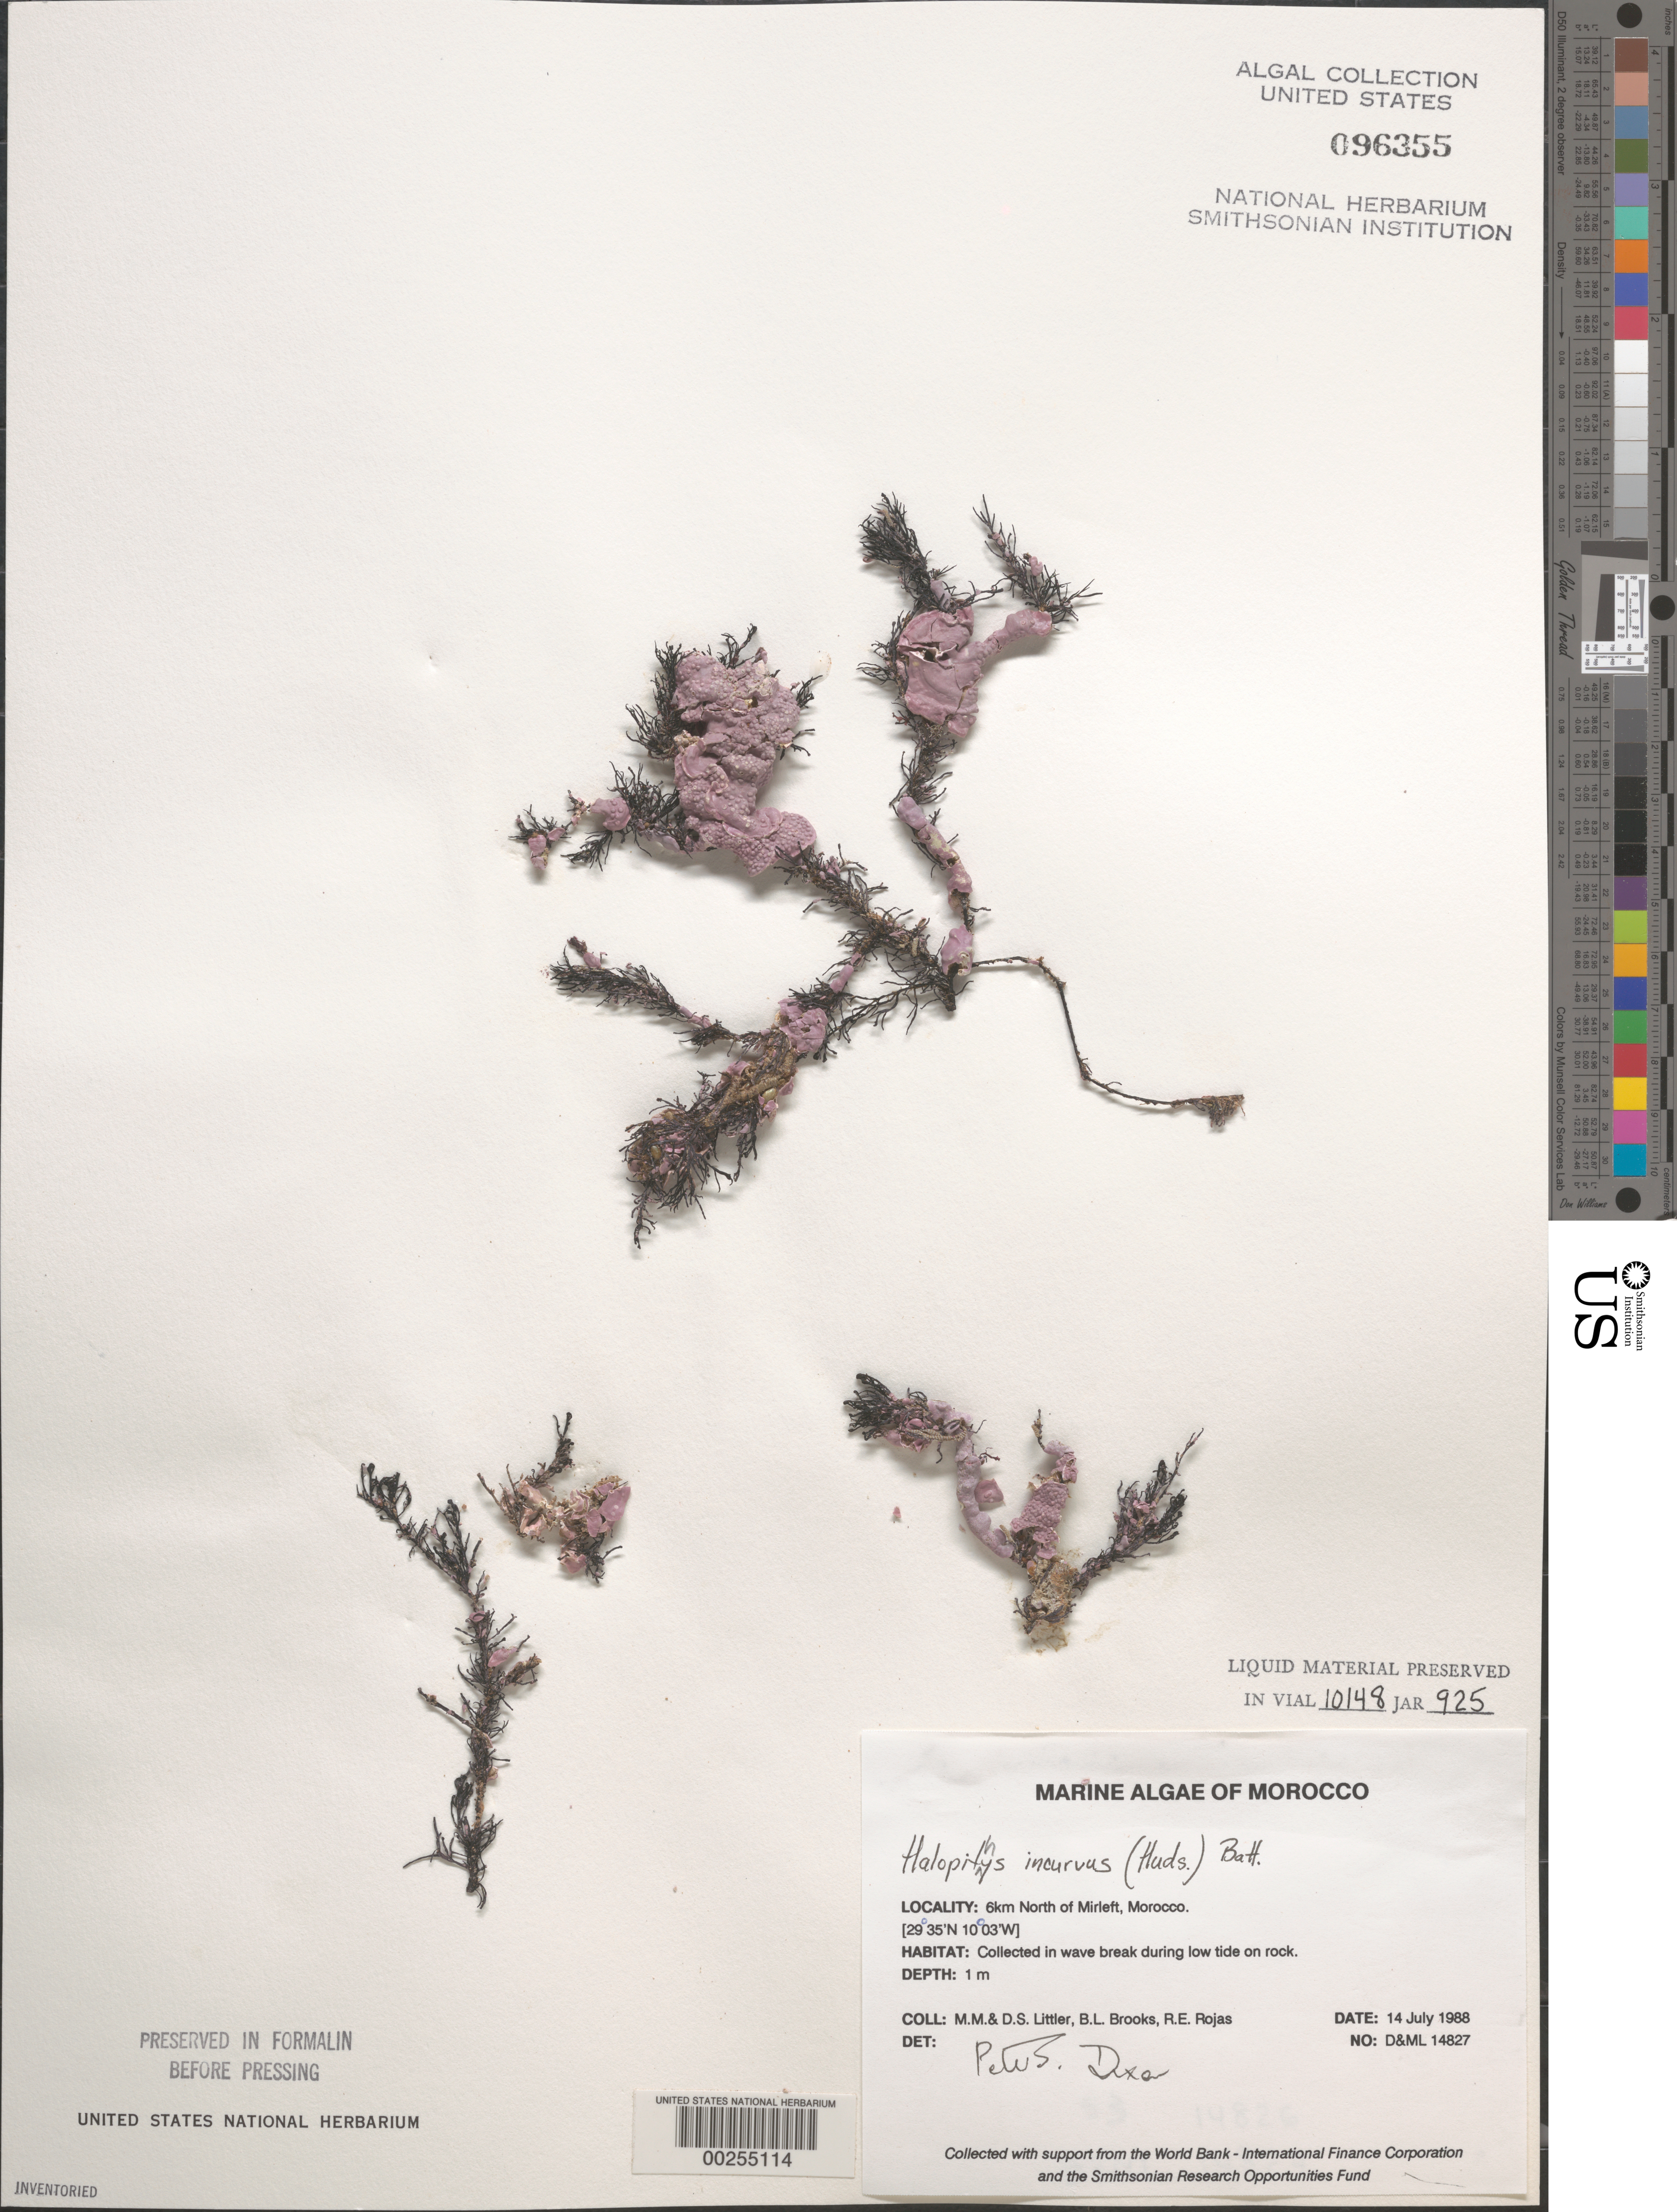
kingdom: Plantae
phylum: Rhodophyta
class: Florideophyceae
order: Ceramiales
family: Rhodomelaceae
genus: Halopithys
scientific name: Halopithys incurvus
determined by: Dixon, P. S.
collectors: M. M. Littler, D. S. Littler, B. Brooks & R. Rojas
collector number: D&ML 14827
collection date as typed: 14 Jul 1988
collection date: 1988-07-14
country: Morocco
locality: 6 km north of Mirleft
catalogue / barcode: US 96355